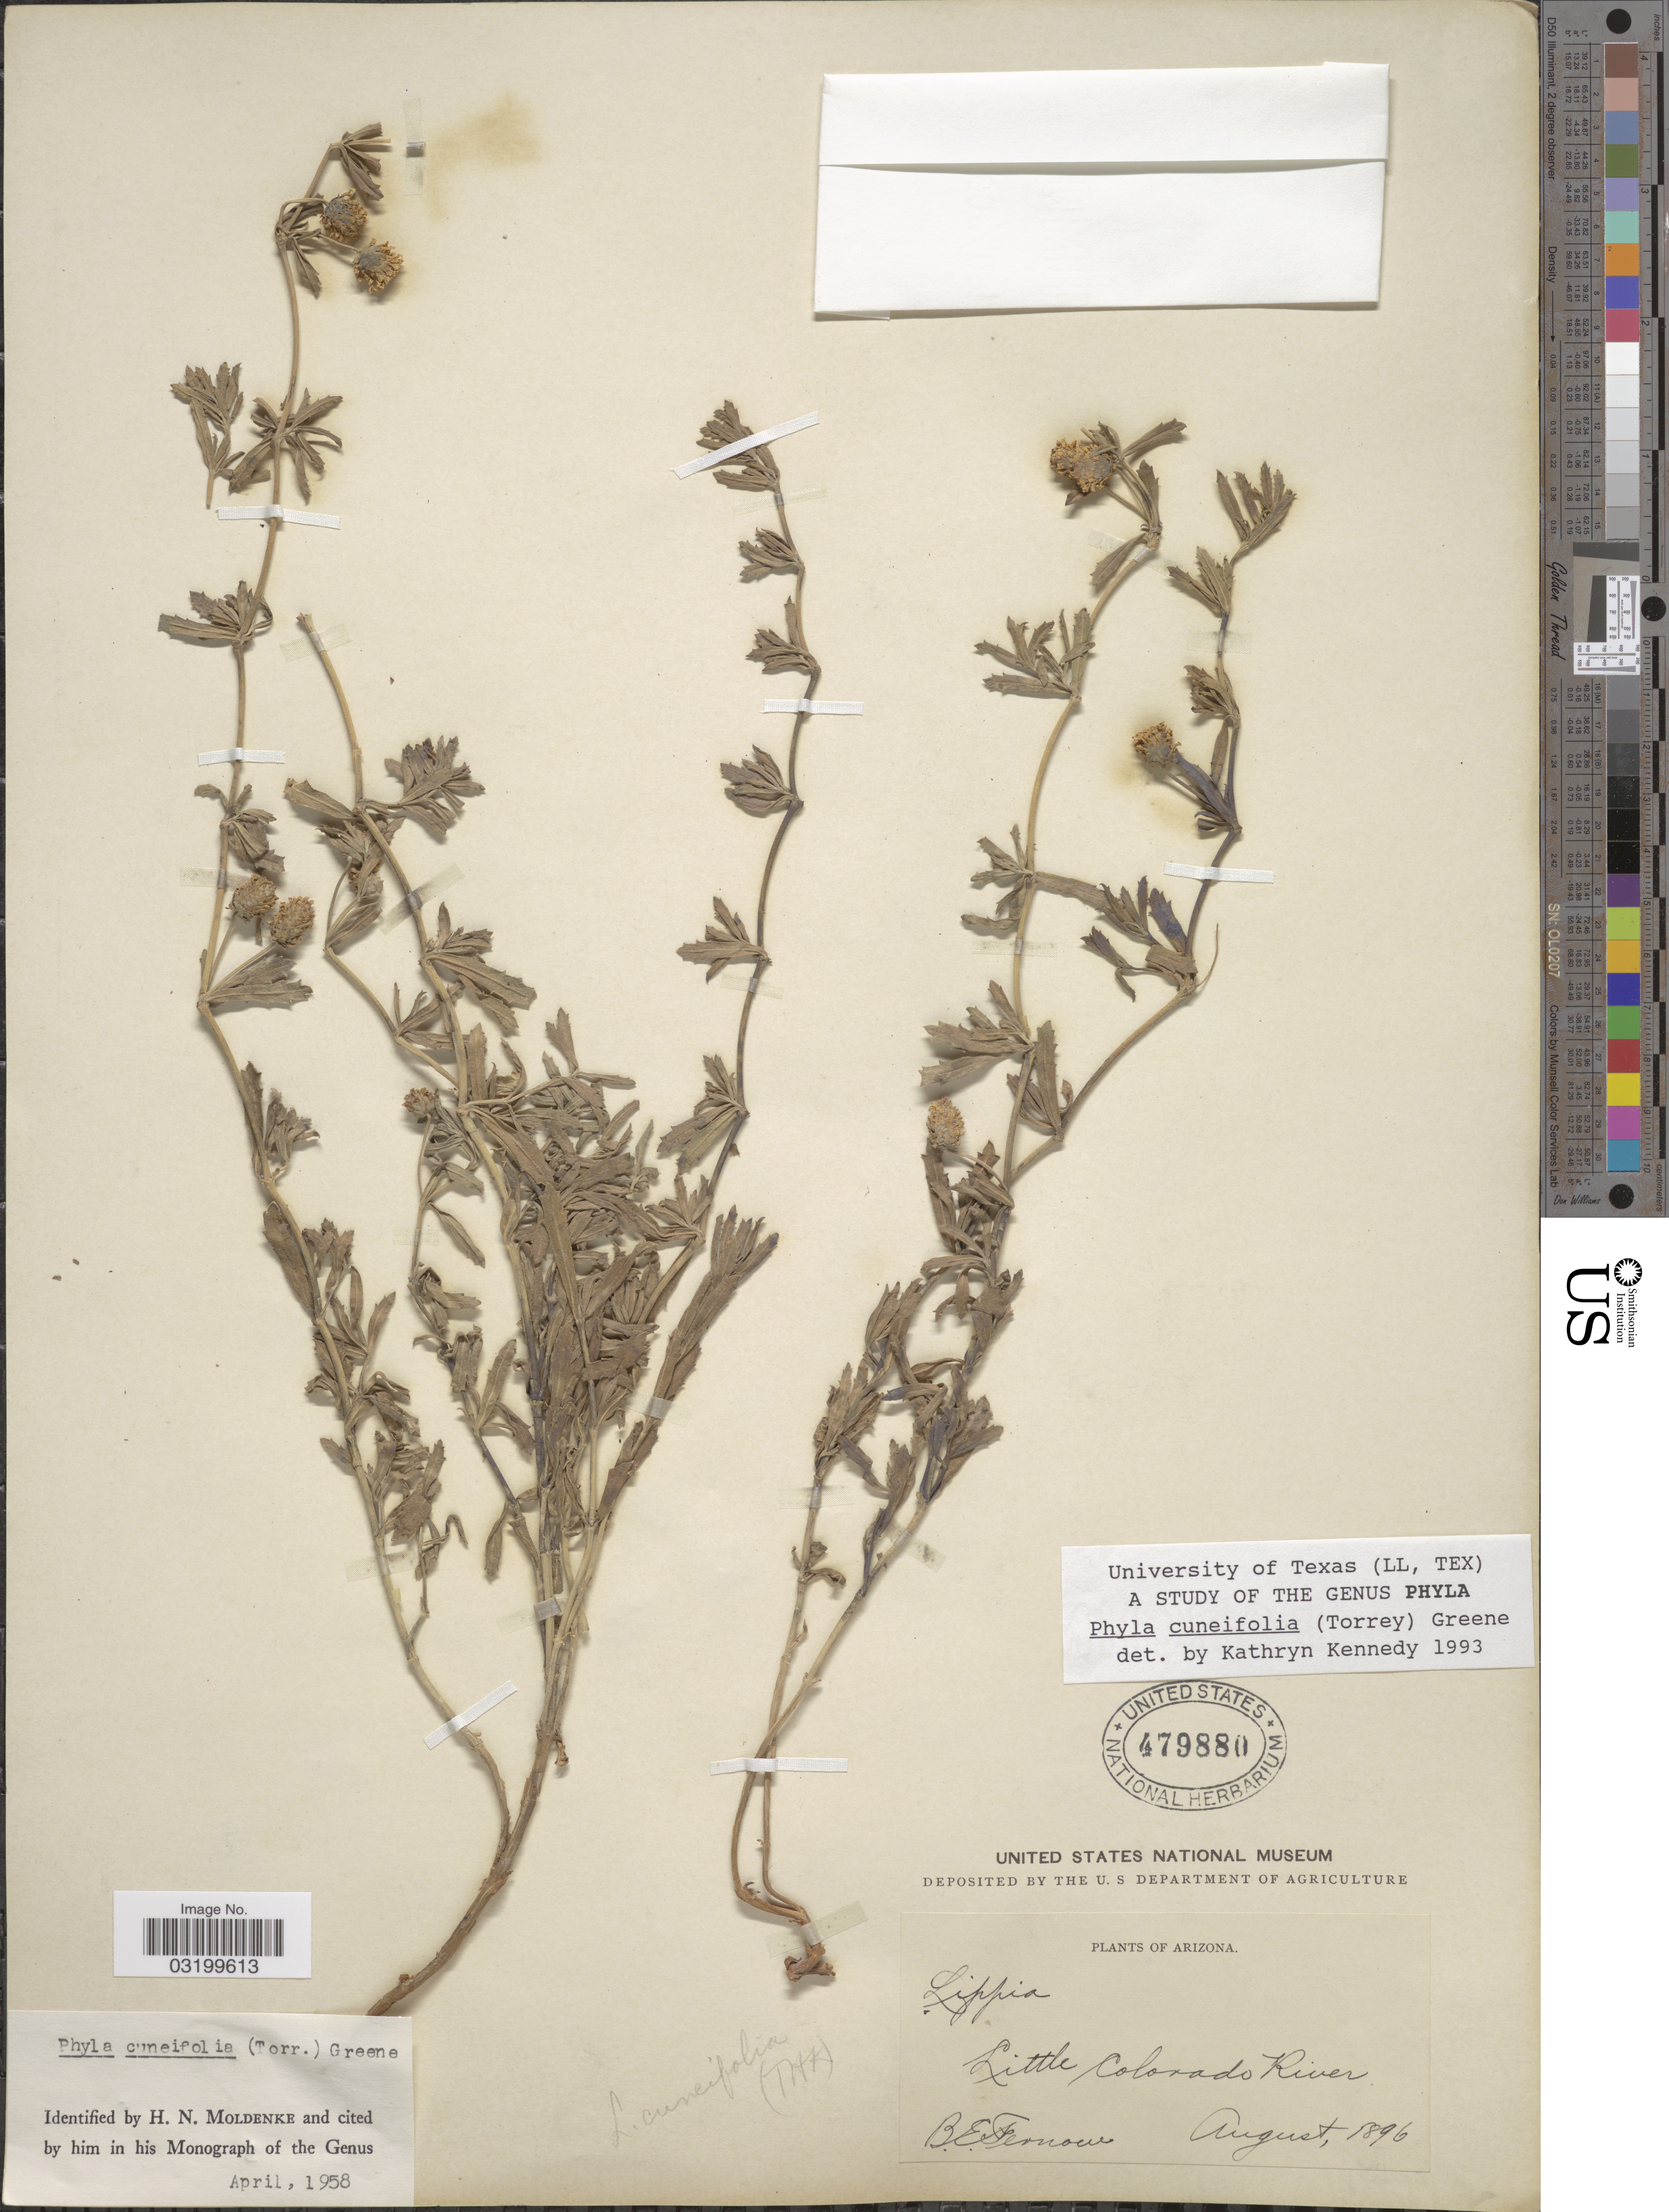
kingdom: Plantae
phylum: Tracheophyta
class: Magnoliopsida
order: Lamiales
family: Verbenaceae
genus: Phyla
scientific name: Phyla cuneifolia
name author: (Torr.) Greene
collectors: B. Fernow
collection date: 1896-08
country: United States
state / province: Arizona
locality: Little Colorado River.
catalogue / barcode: US 479880